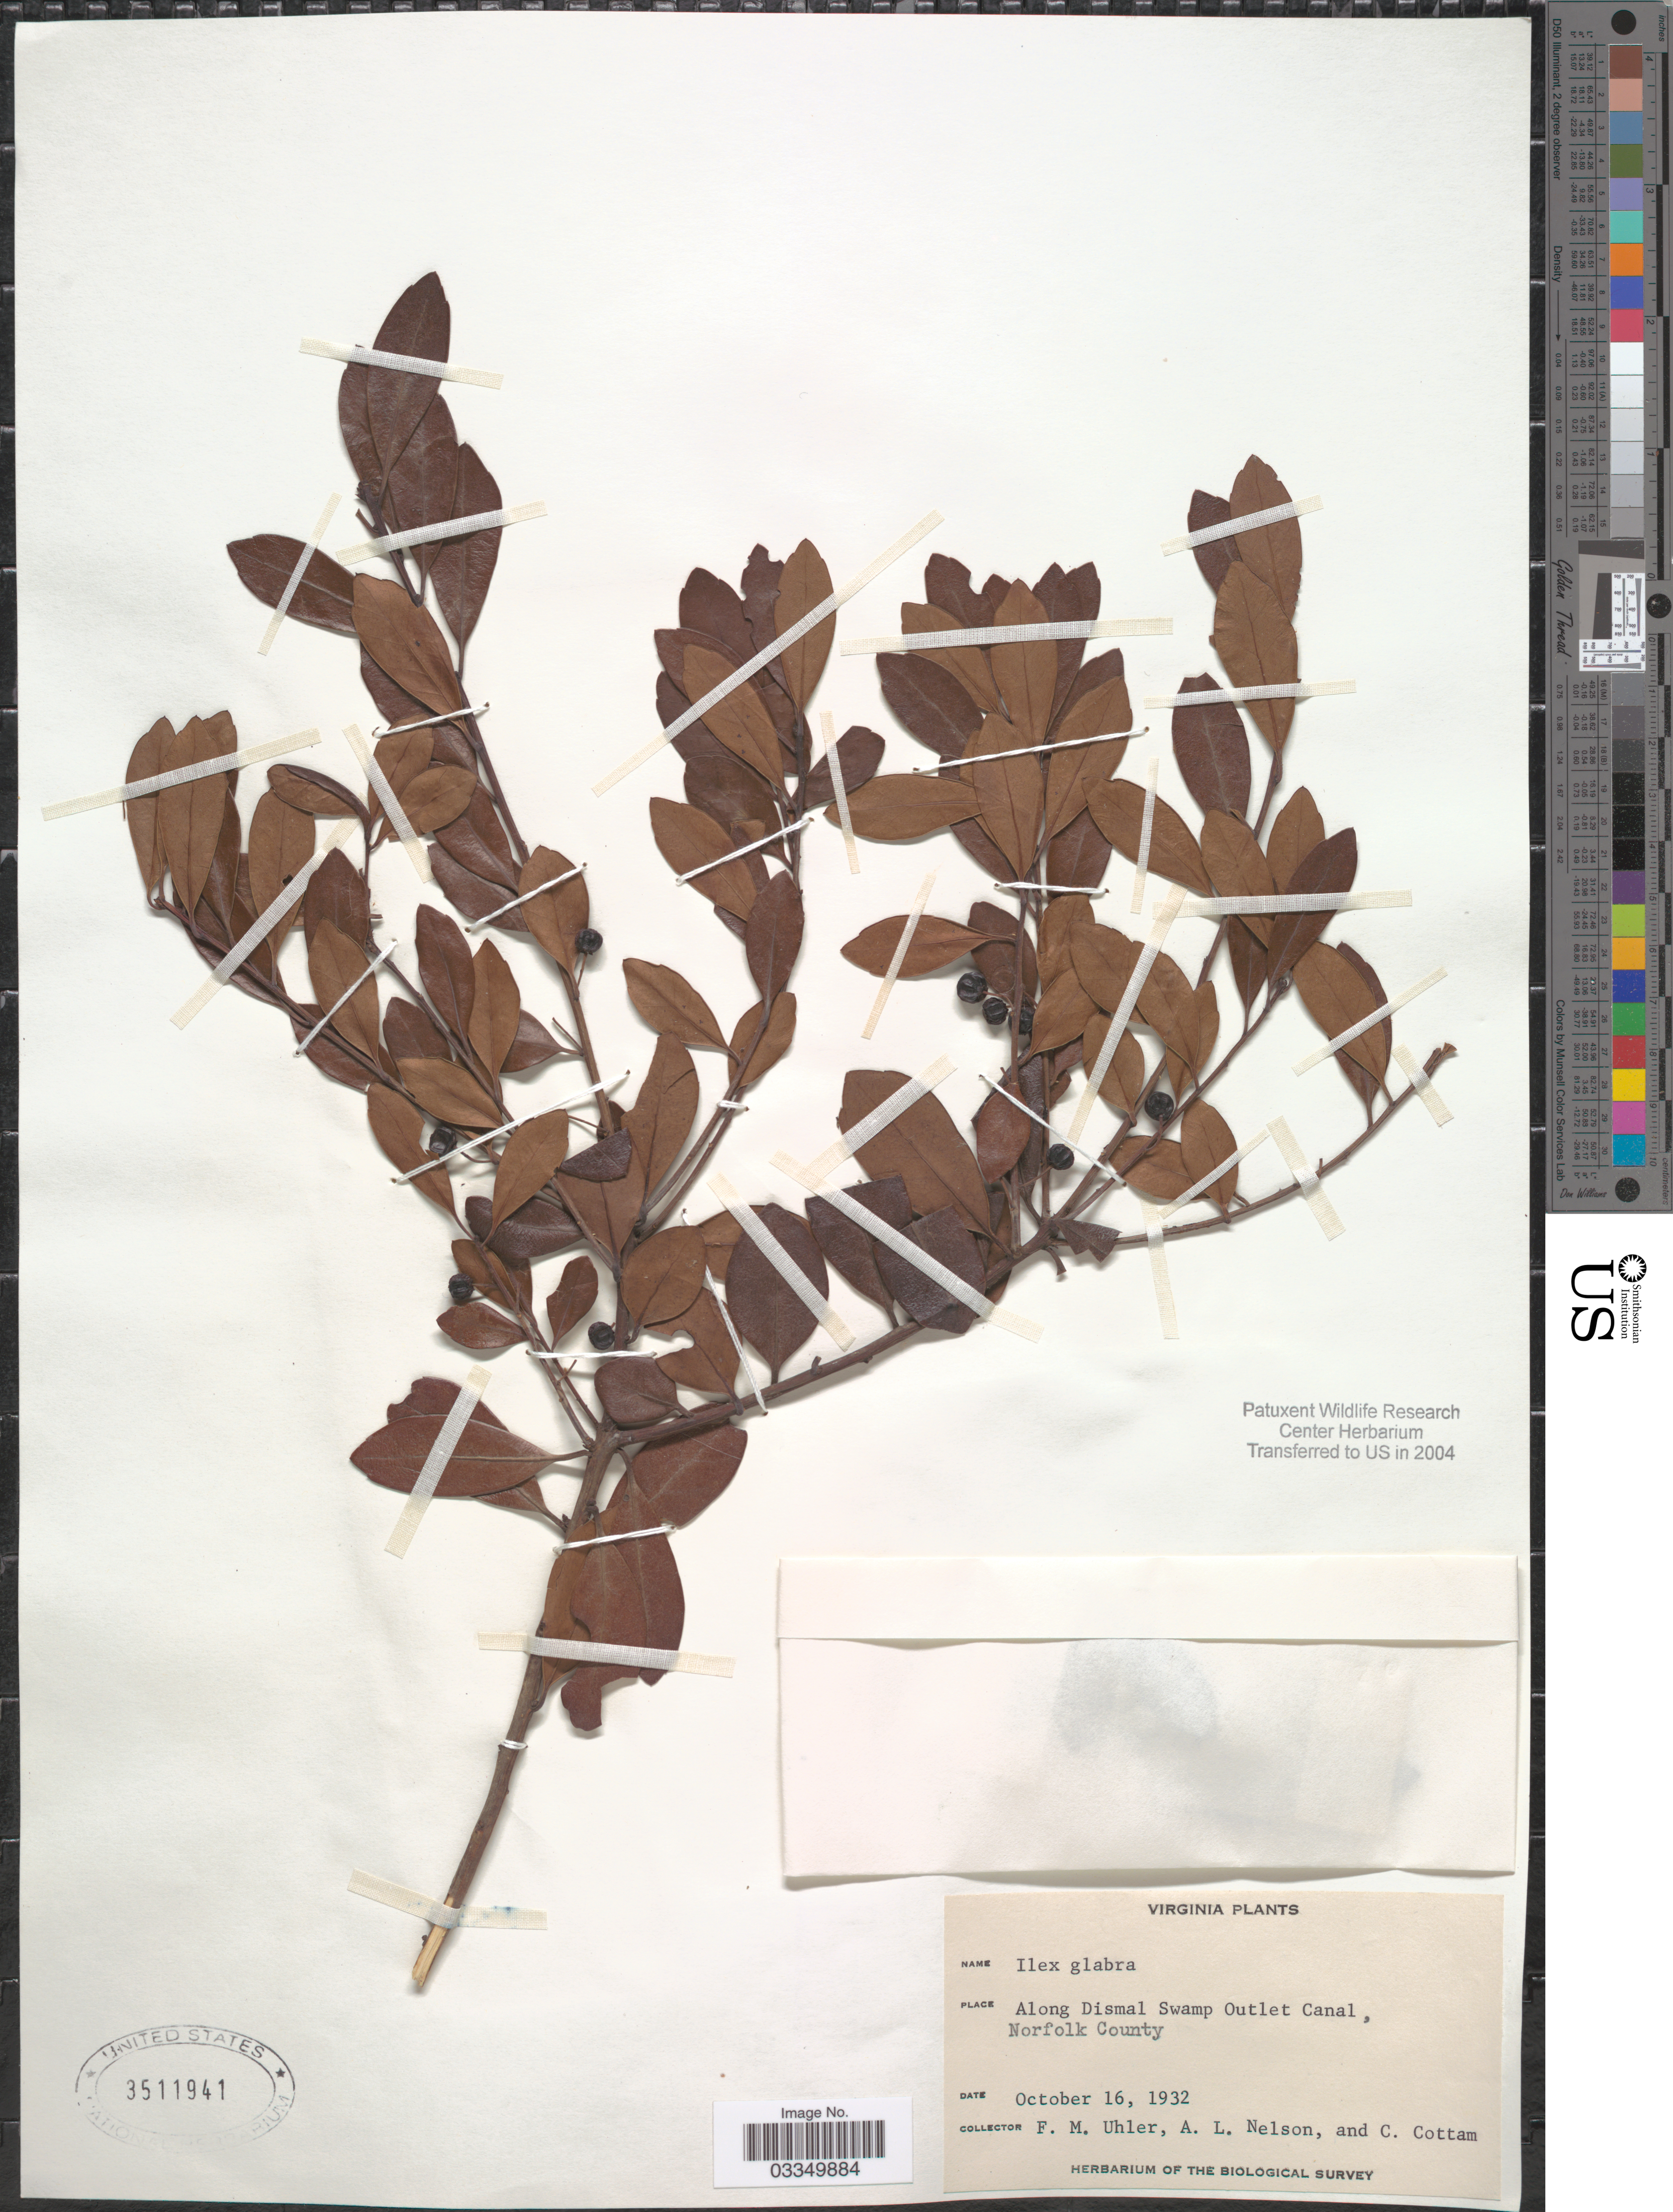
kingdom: Plantae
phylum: Tracheophyta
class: Magnoliopsida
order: Aquifoliales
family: Aquifoliaceae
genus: Ilex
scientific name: Ilex glabra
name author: (L.) A. Gray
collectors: F. M. Uhler, A. L. Nelson & C. Cottam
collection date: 1932-10-16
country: United States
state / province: Virginia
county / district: City of Norfolk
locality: Along Dismal Swamp Outlet Canal,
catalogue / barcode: US 3511941